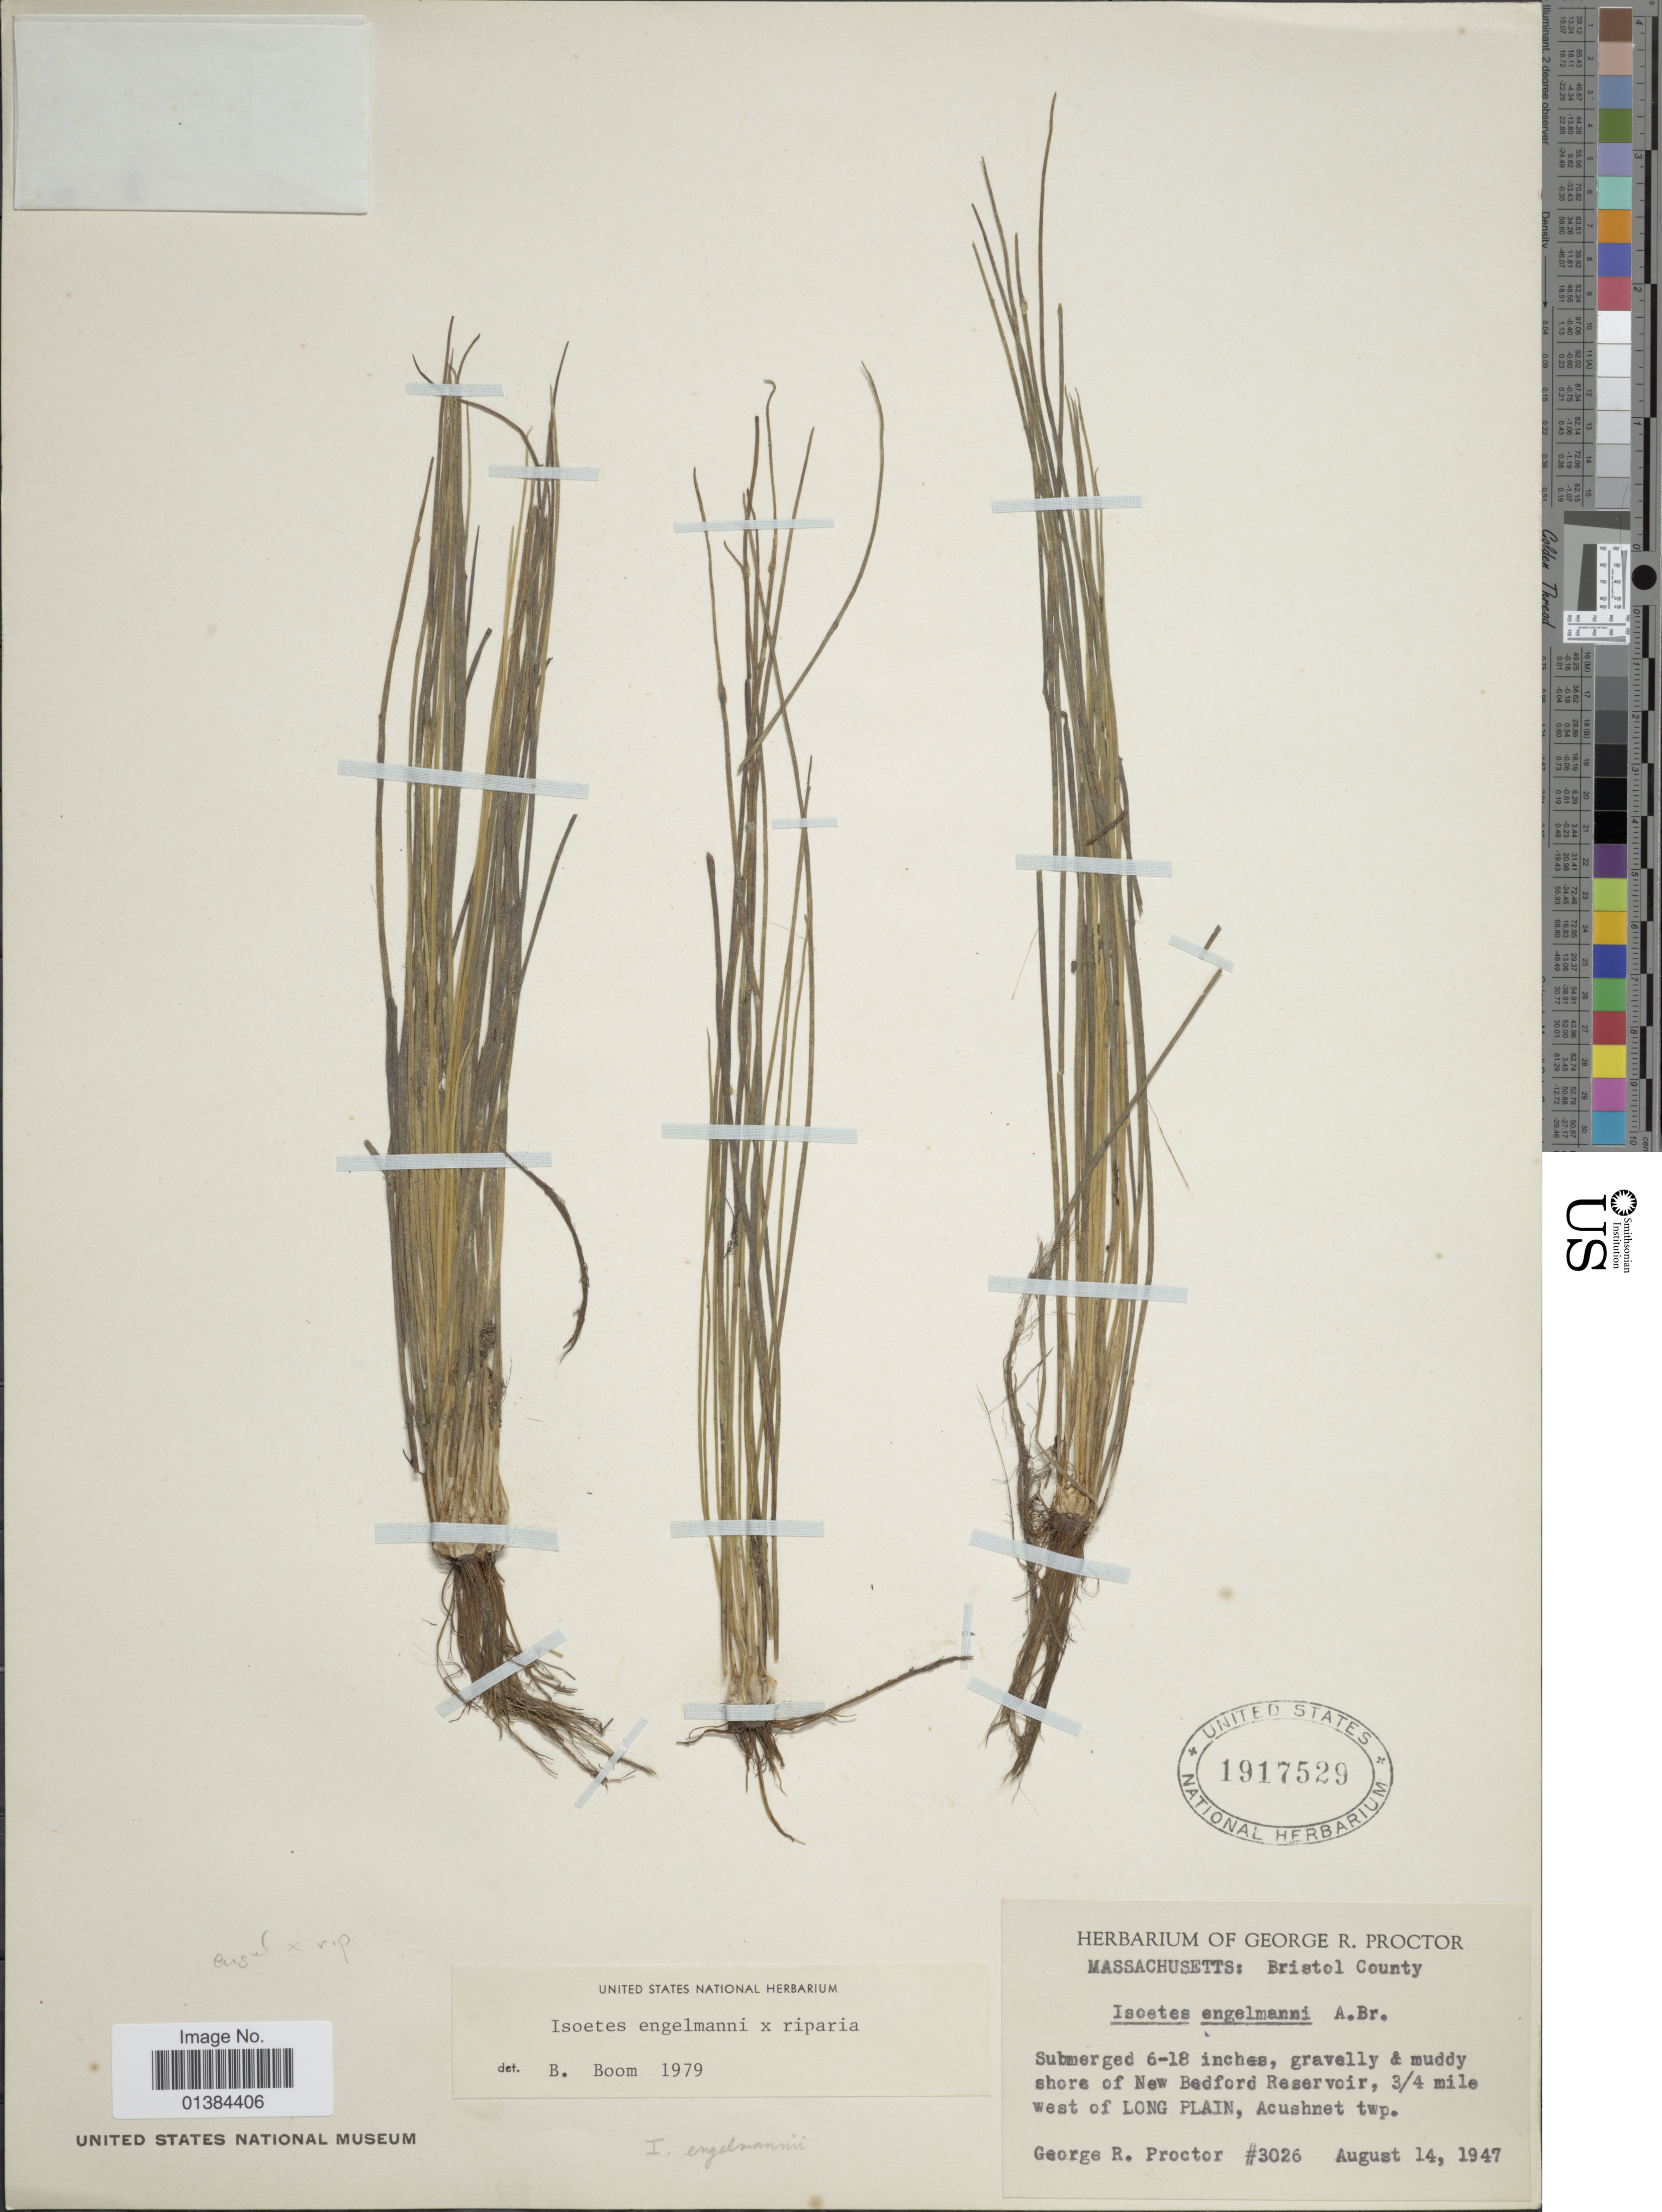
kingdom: Plantae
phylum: Tracheophyta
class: Lycopodiopsida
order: Isoetales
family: Isoetaceae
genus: Isoetes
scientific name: Isoetes engelmannii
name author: A. Braun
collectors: G. R. Proctor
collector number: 3026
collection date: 1947-08-14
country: United States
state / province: Massachusetts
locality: Bristol County. Submerged 6-18 inches, gravelly & muddy shore of New Bedford Reservoir, 3/4 mile west of Long Plain, Acushnet twp.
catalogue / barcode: US 1917529